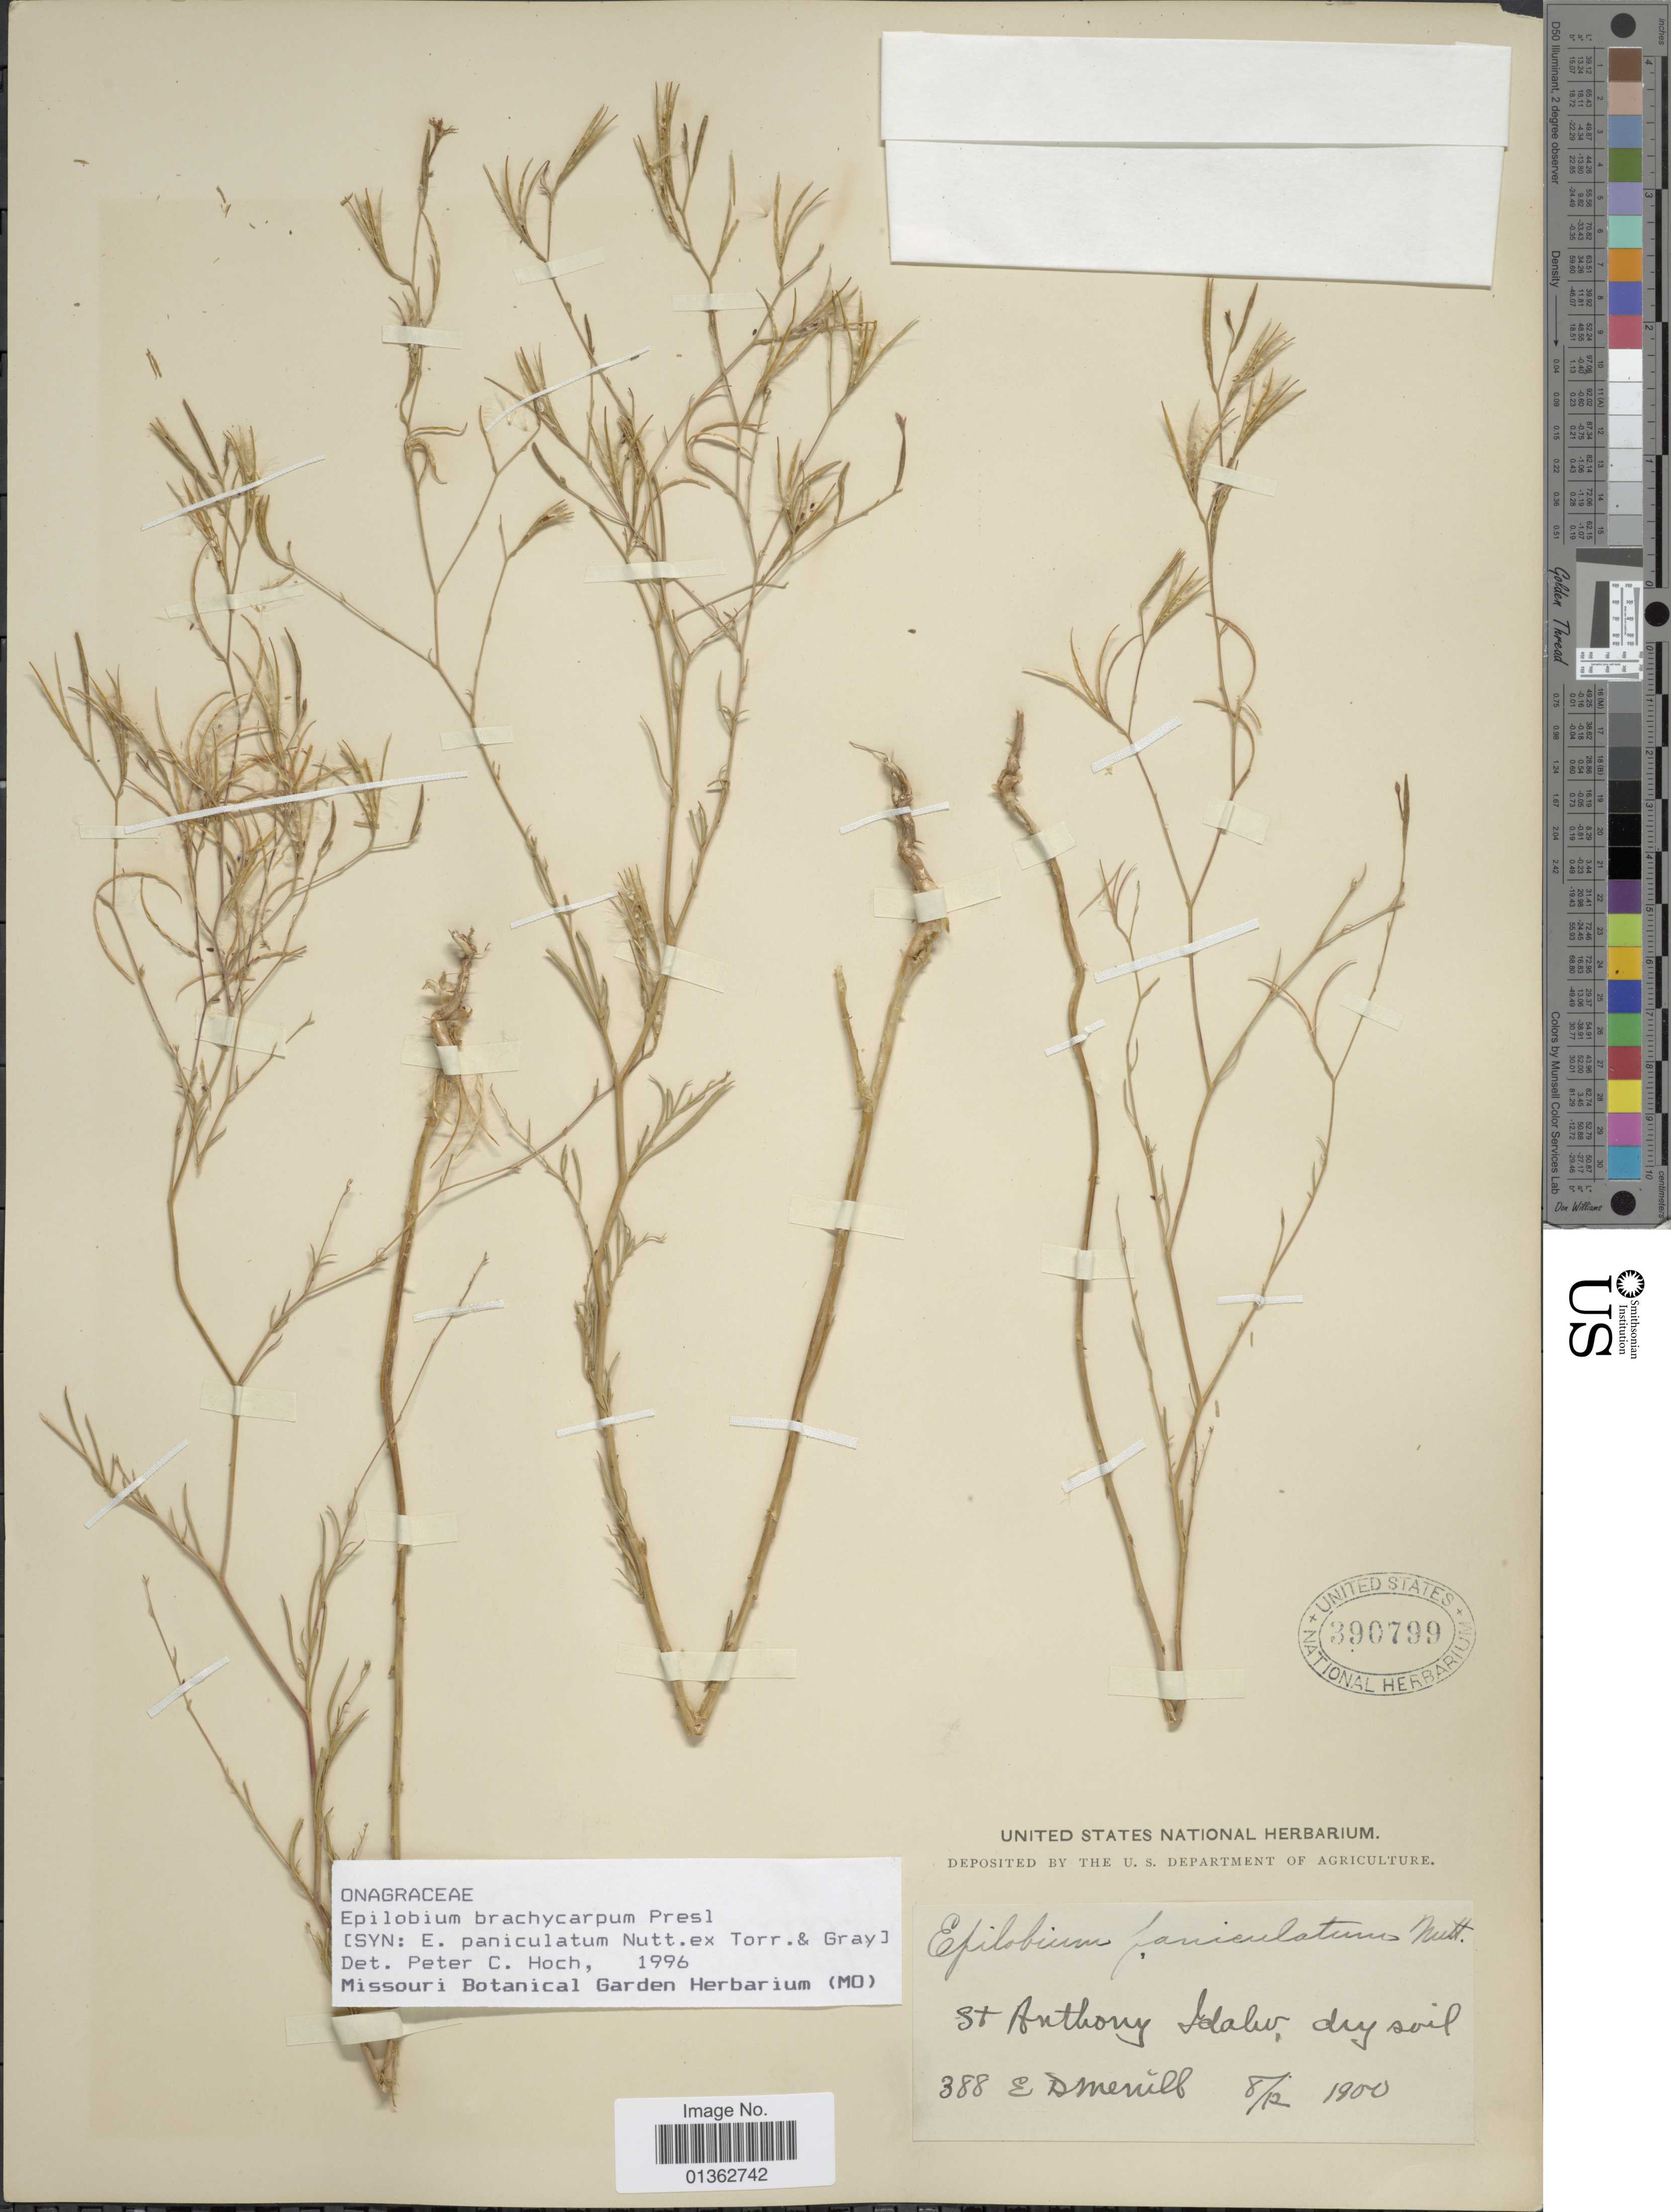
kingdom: Plantae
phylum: Tracheophyta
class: Magnoliopsida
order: Myrtales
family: Onagraceae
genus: Epilobium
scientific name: Epilobium brachycarpum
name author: C. Presl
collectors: E. D. Merrill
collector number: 388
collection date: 1900-12-08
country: United States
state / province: Idaho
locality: St Anthony.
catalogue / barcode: US 390799